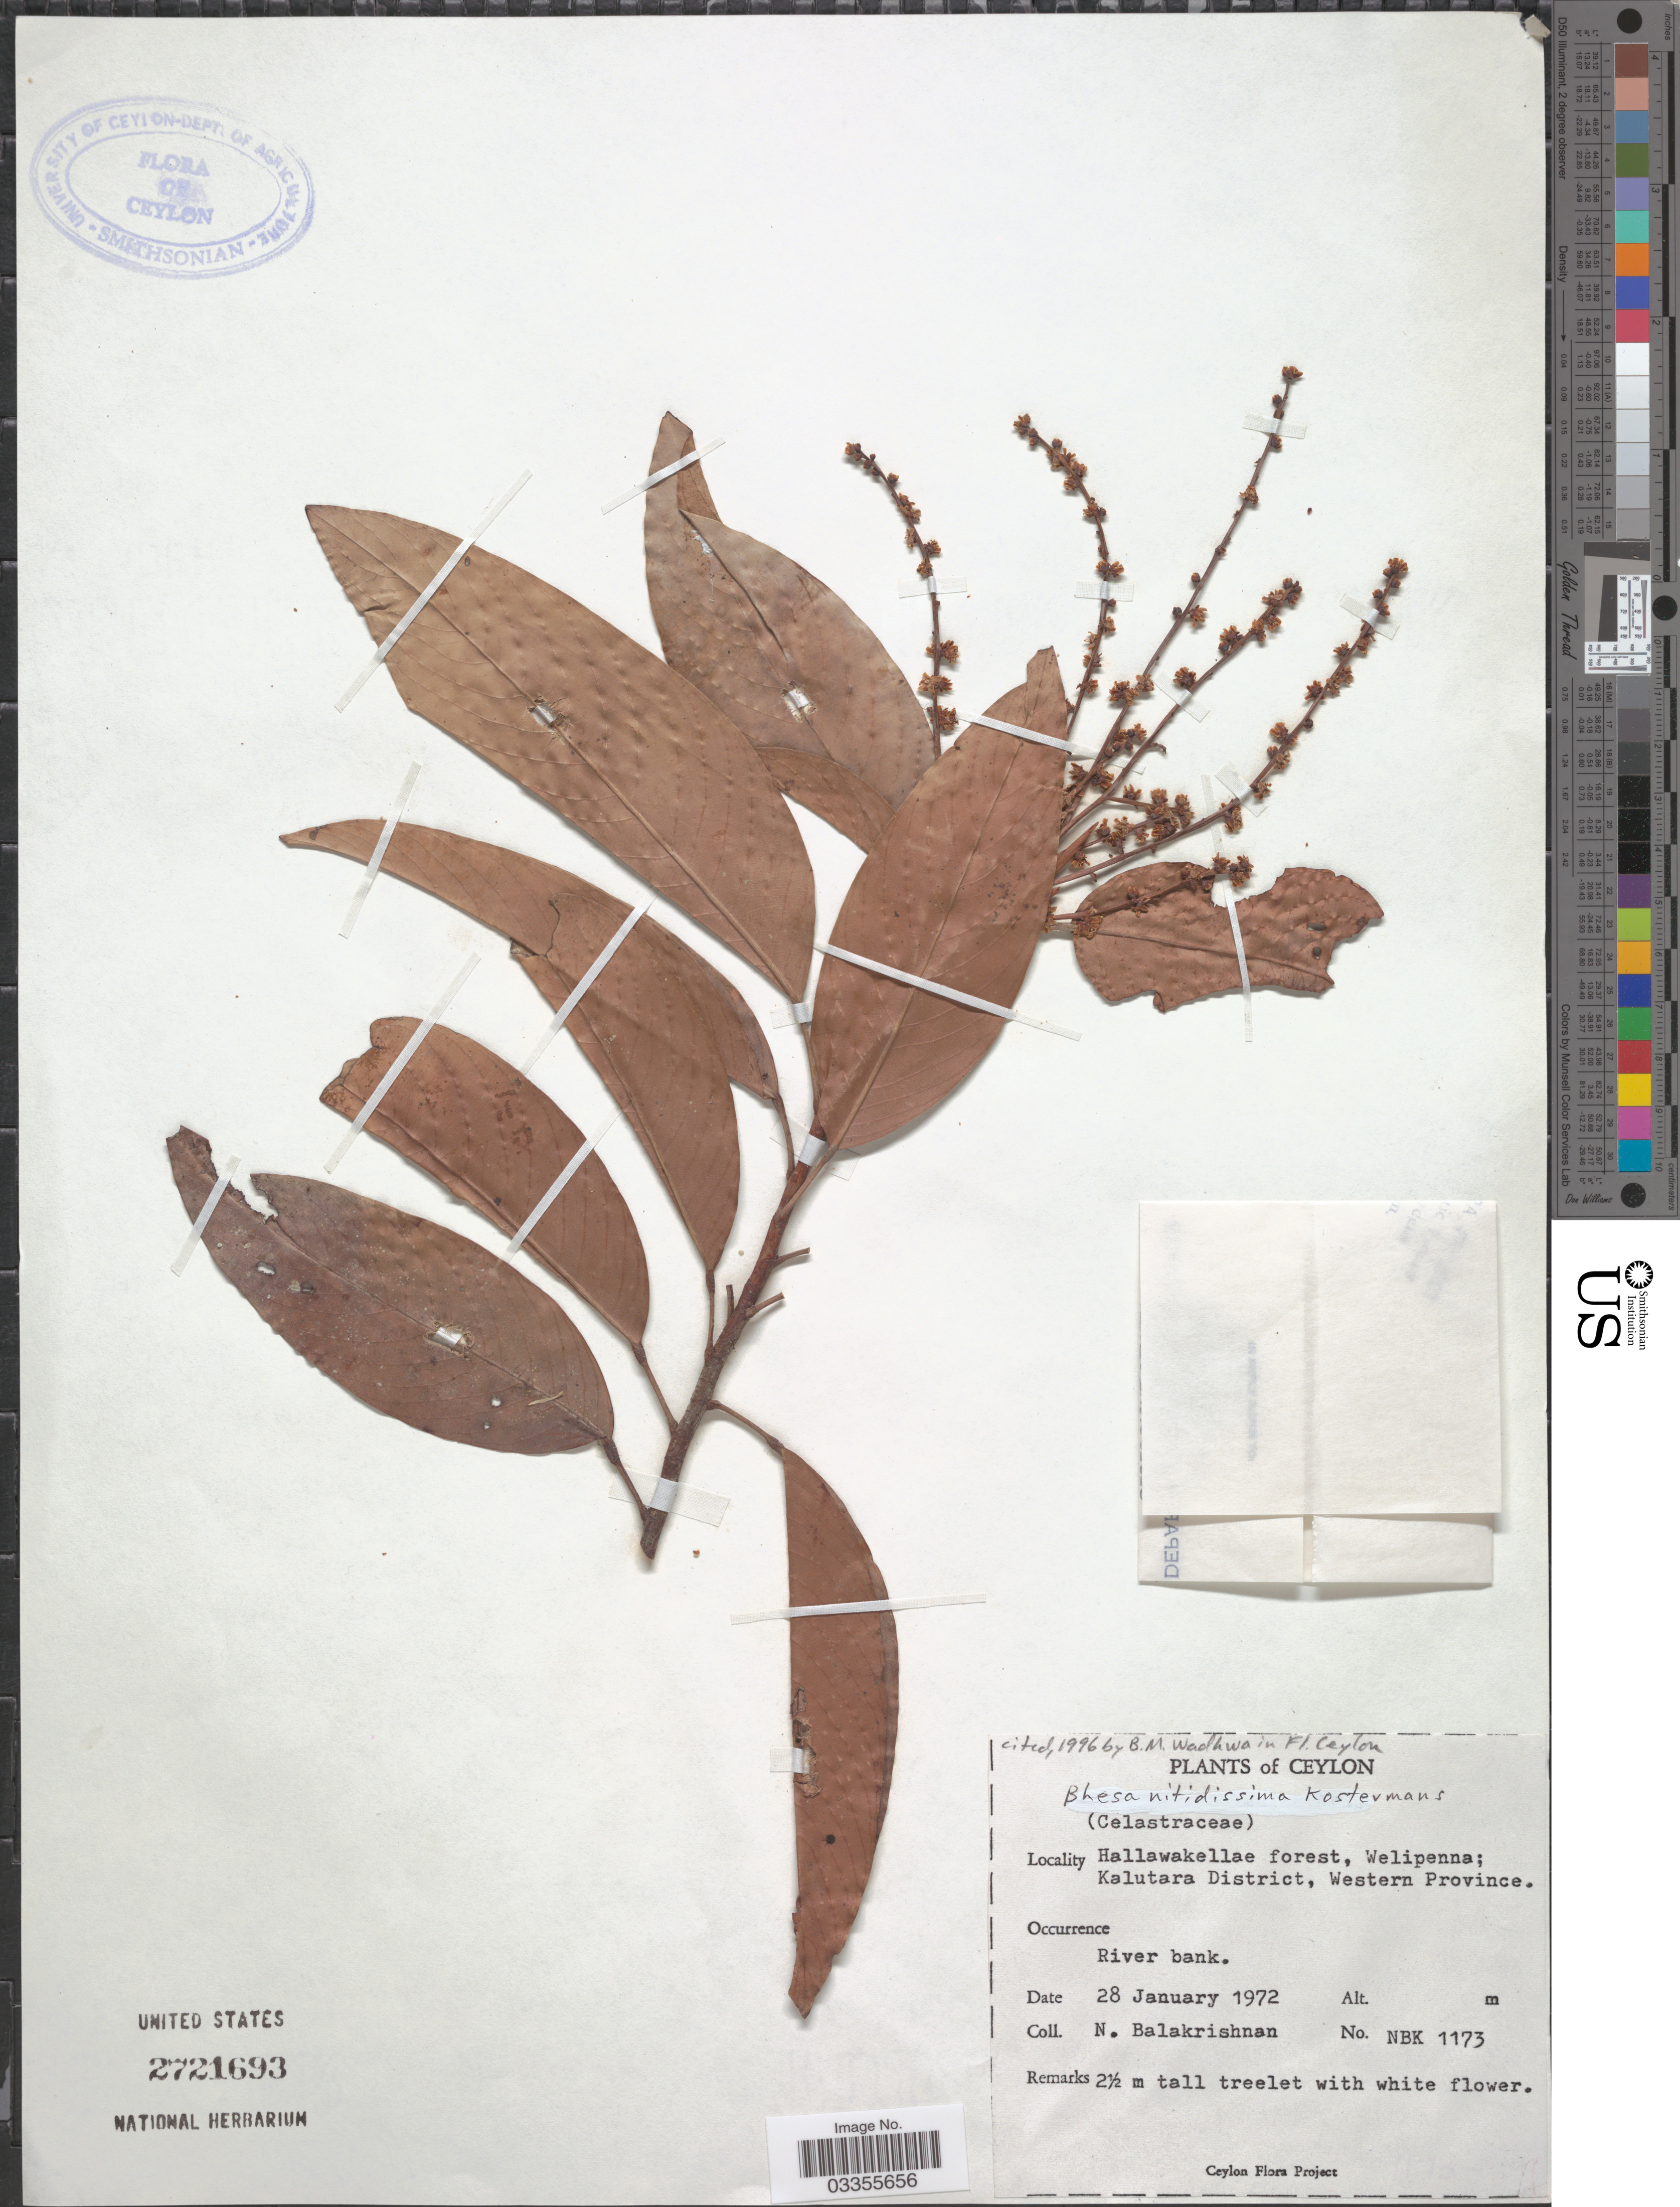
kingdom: Plantae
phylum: Tracheophyta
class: Magnoliopsida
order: Malpighiales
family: Centroplacaceae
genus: Bhesa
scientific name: Bhesa nitidissima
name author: Kosterm.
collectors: N. Balakrishnan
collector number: NBK1173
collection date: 1972-01-28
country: Sri Lanka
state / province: Western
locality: Ceylon. Hallawakellae forest, Welipenna; Kalutara District.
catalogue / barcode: US 2721693